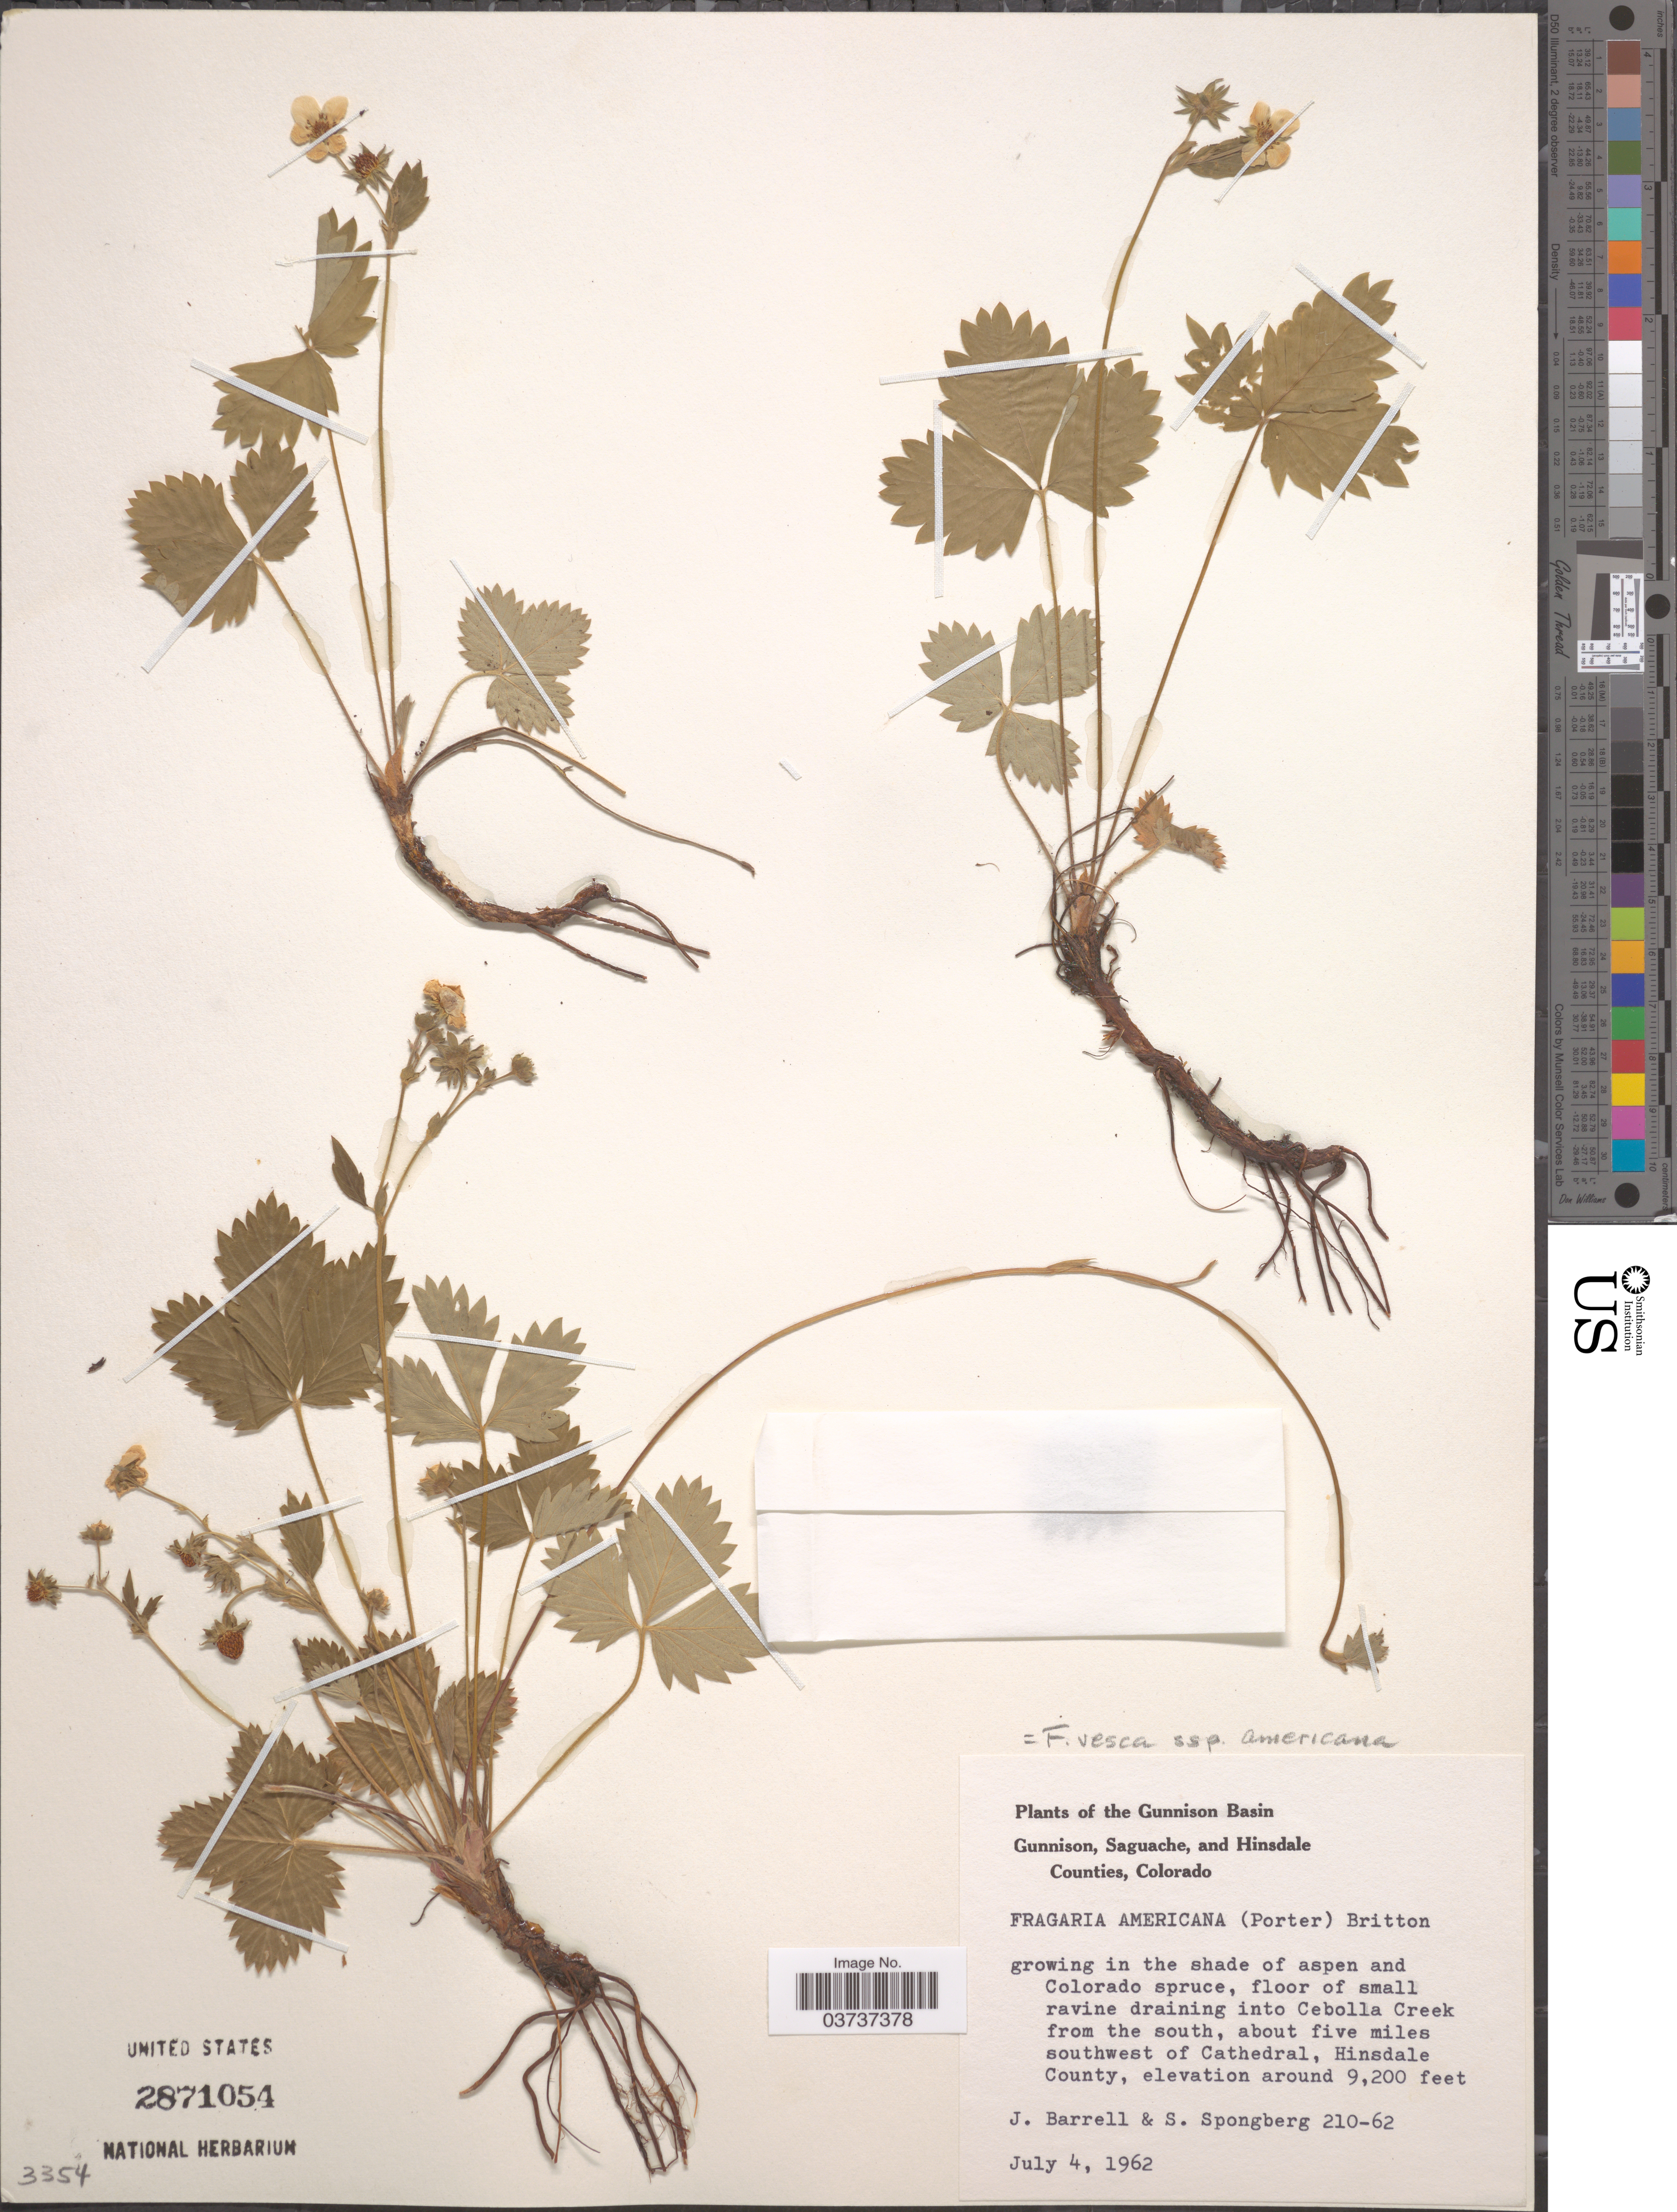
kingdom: Plantae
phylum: Tracheophyta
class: Magnoliopsida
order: Rosales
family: Rosaceae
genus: Fragaria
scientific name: Fragaria vesca subsp. americana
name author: (Porter) Staudt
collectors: J. Barrell & S. A.Spongberg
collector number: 210-62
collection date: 1962-07-04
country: United States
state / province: Colorado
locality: The Gunnison Basin. Floor of small ravine draining into Cebolla Creek from the south, about five miles southwest of Cathedral, Hinsdale County.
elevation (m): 2804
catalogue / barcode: US 2871054